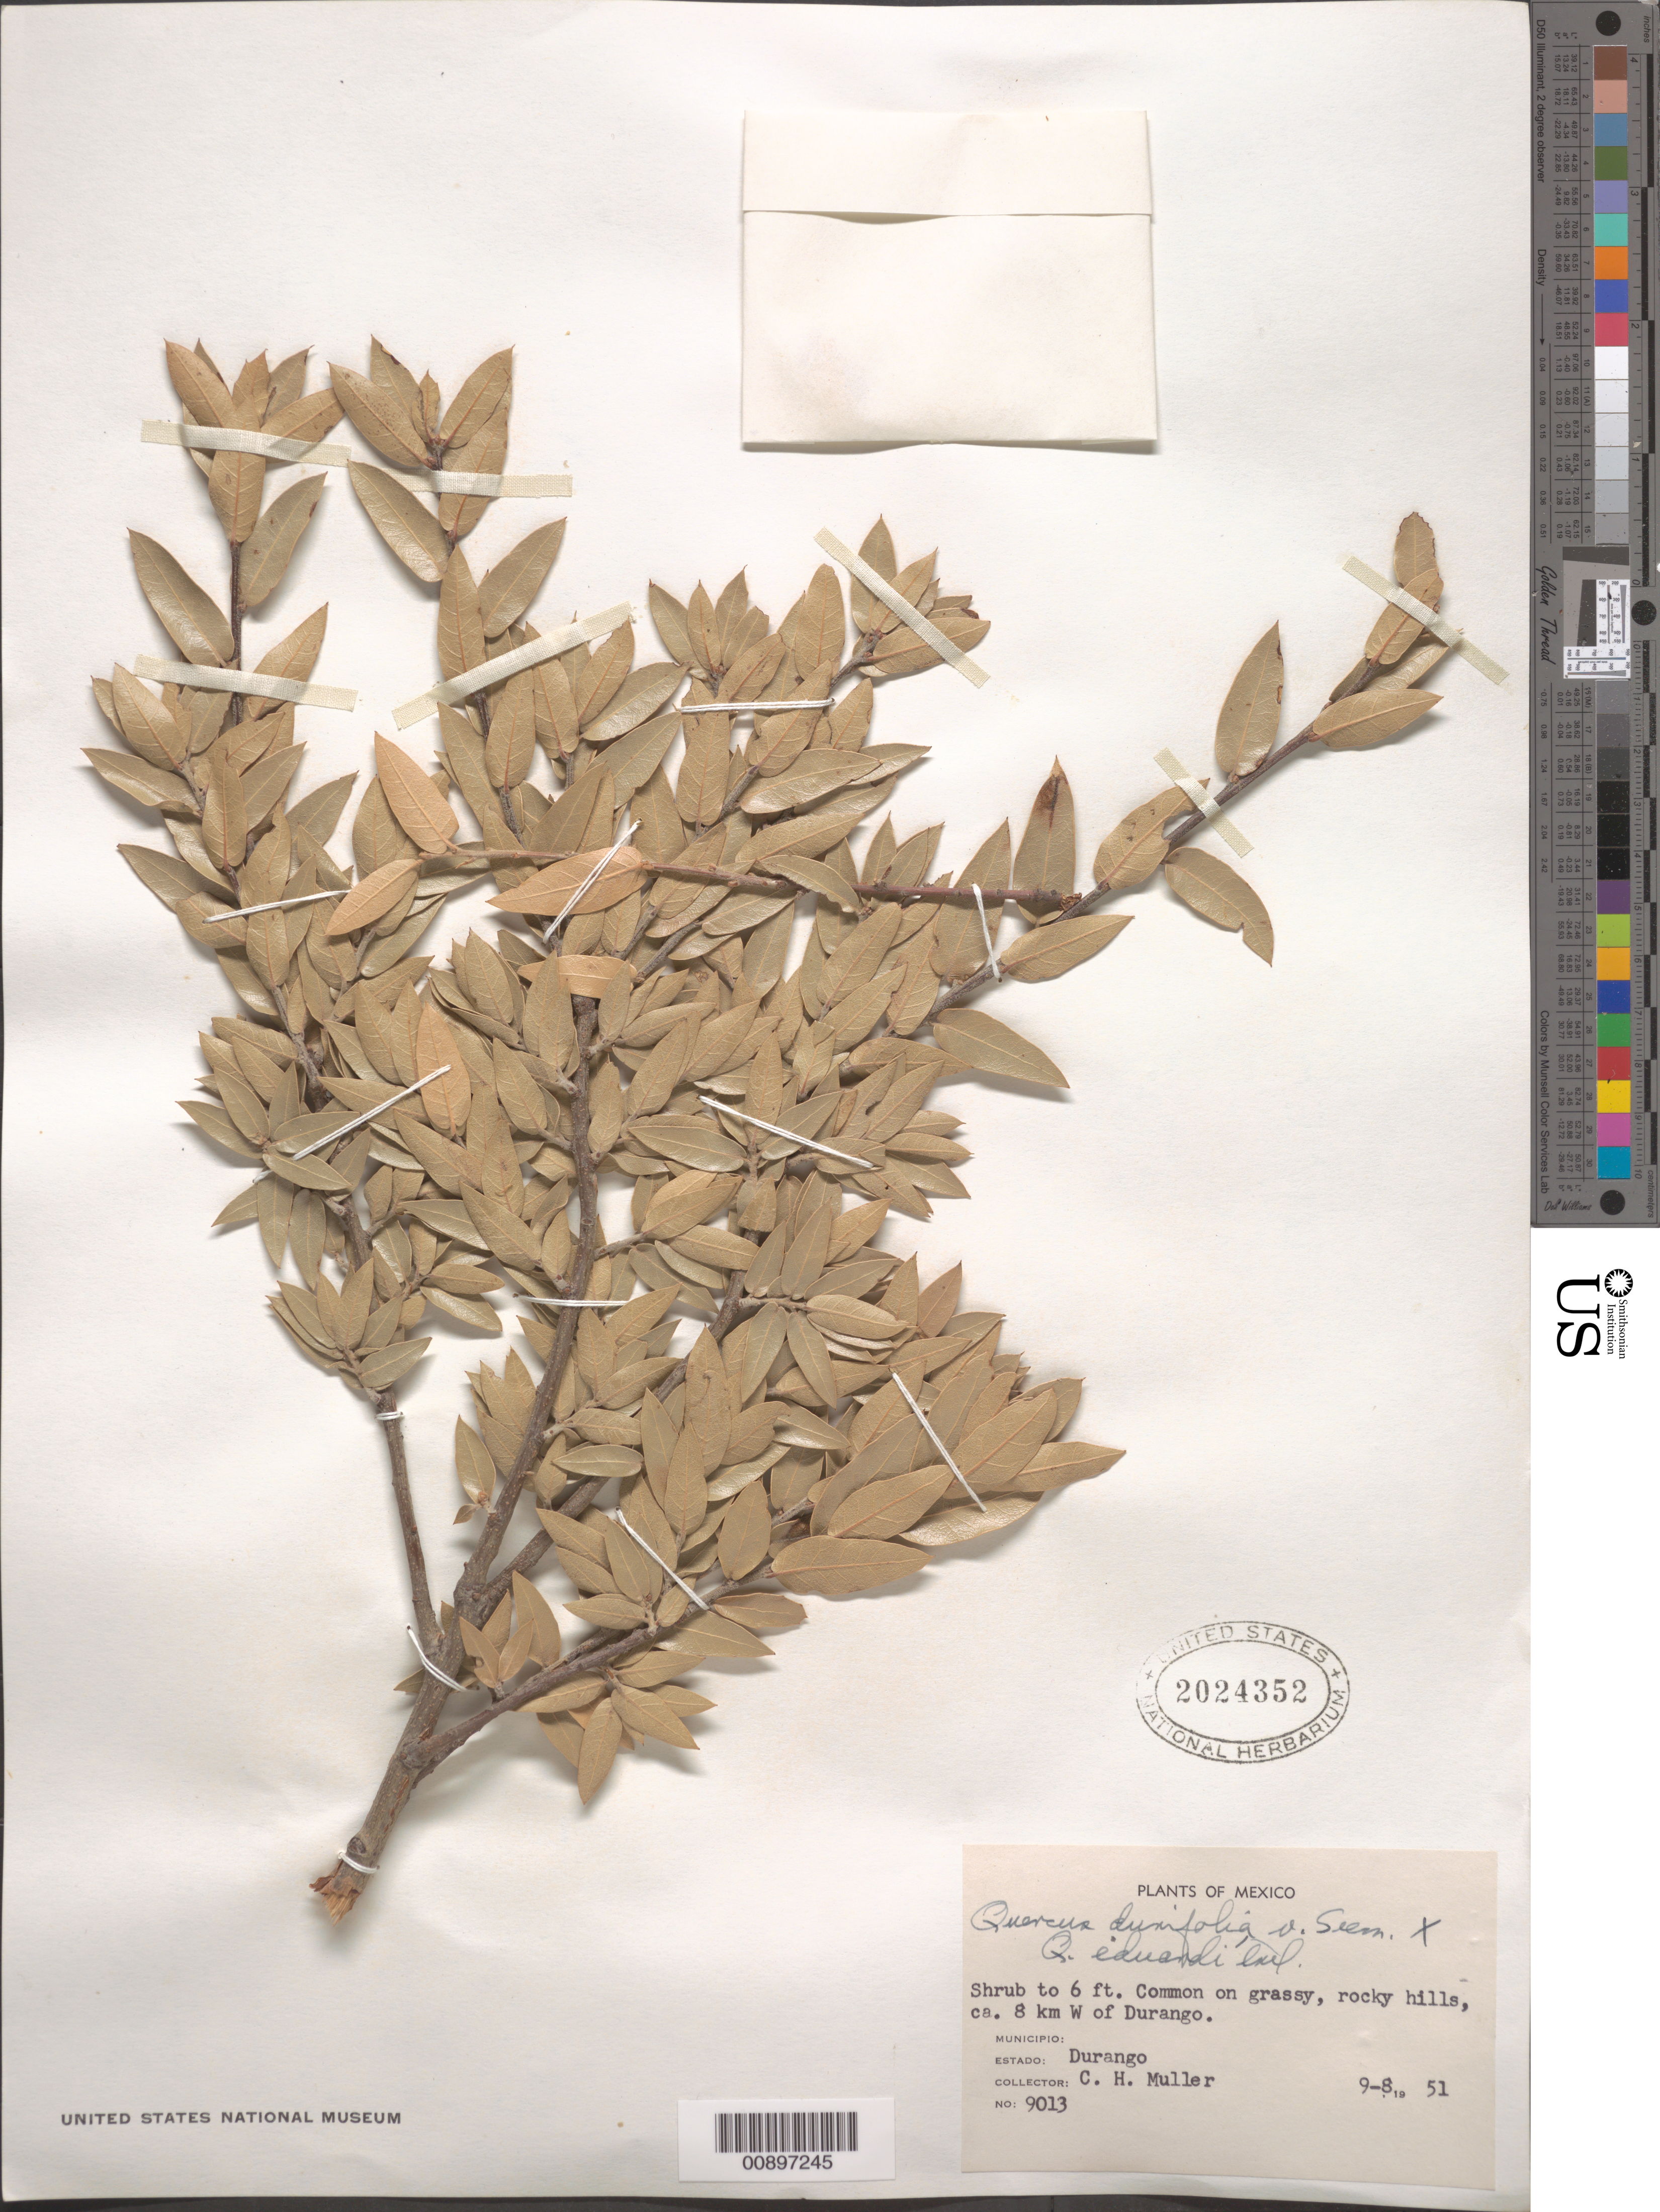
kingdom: Plantae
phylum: Tracheophyta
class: Magnoliopsida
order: Fagales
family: Fagaceae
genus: Quercus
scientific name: Quercus durifolia x Q. eduardii Trel.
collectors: C. H. Muller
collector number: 9013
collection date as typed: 08 Sep 1951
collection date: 1951-09-08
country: Mexico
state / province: Durango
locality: ca. 8 km W of Durango.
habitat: On grassy, rocky hills.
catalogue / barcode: US 2024352